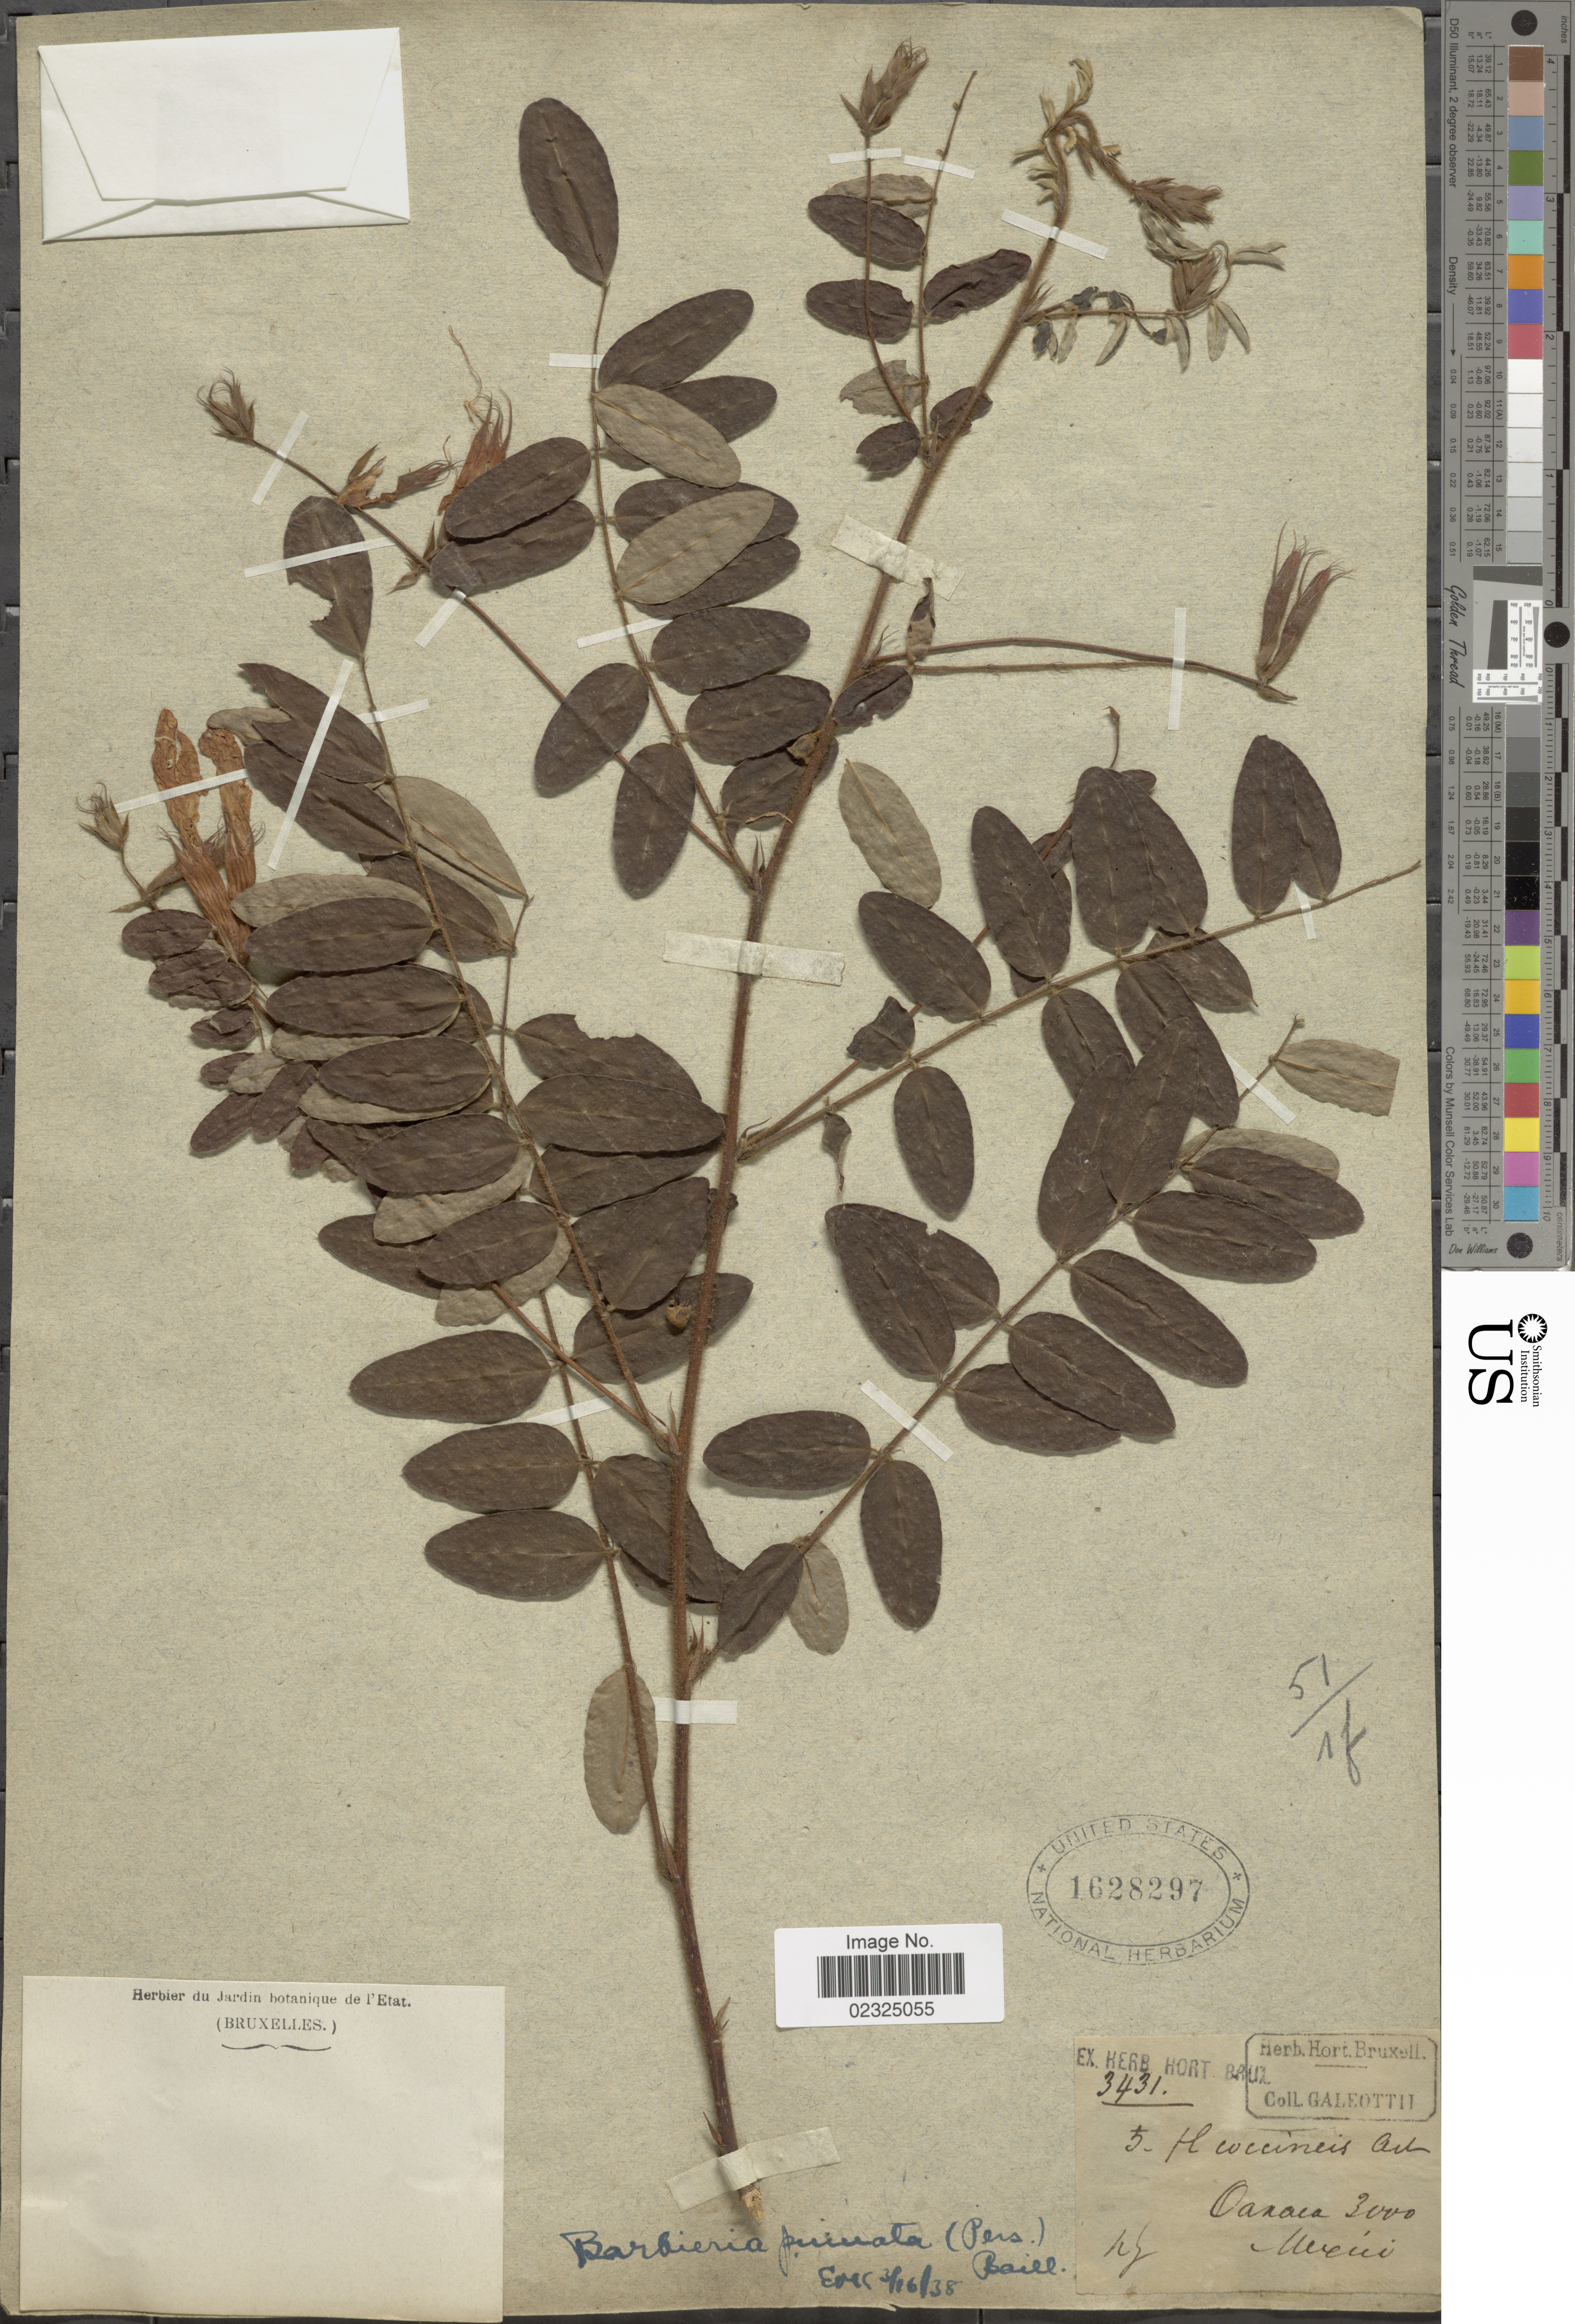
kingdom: Plantae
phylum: Tracheophyta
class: Magnoliopsida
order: Fabales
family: Fabaceae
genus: Barbieria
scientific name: Barbieria sp.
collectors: H. G. Galeotti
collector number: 3431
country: Mexico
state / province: Oaxaca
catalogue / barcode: US 1628297